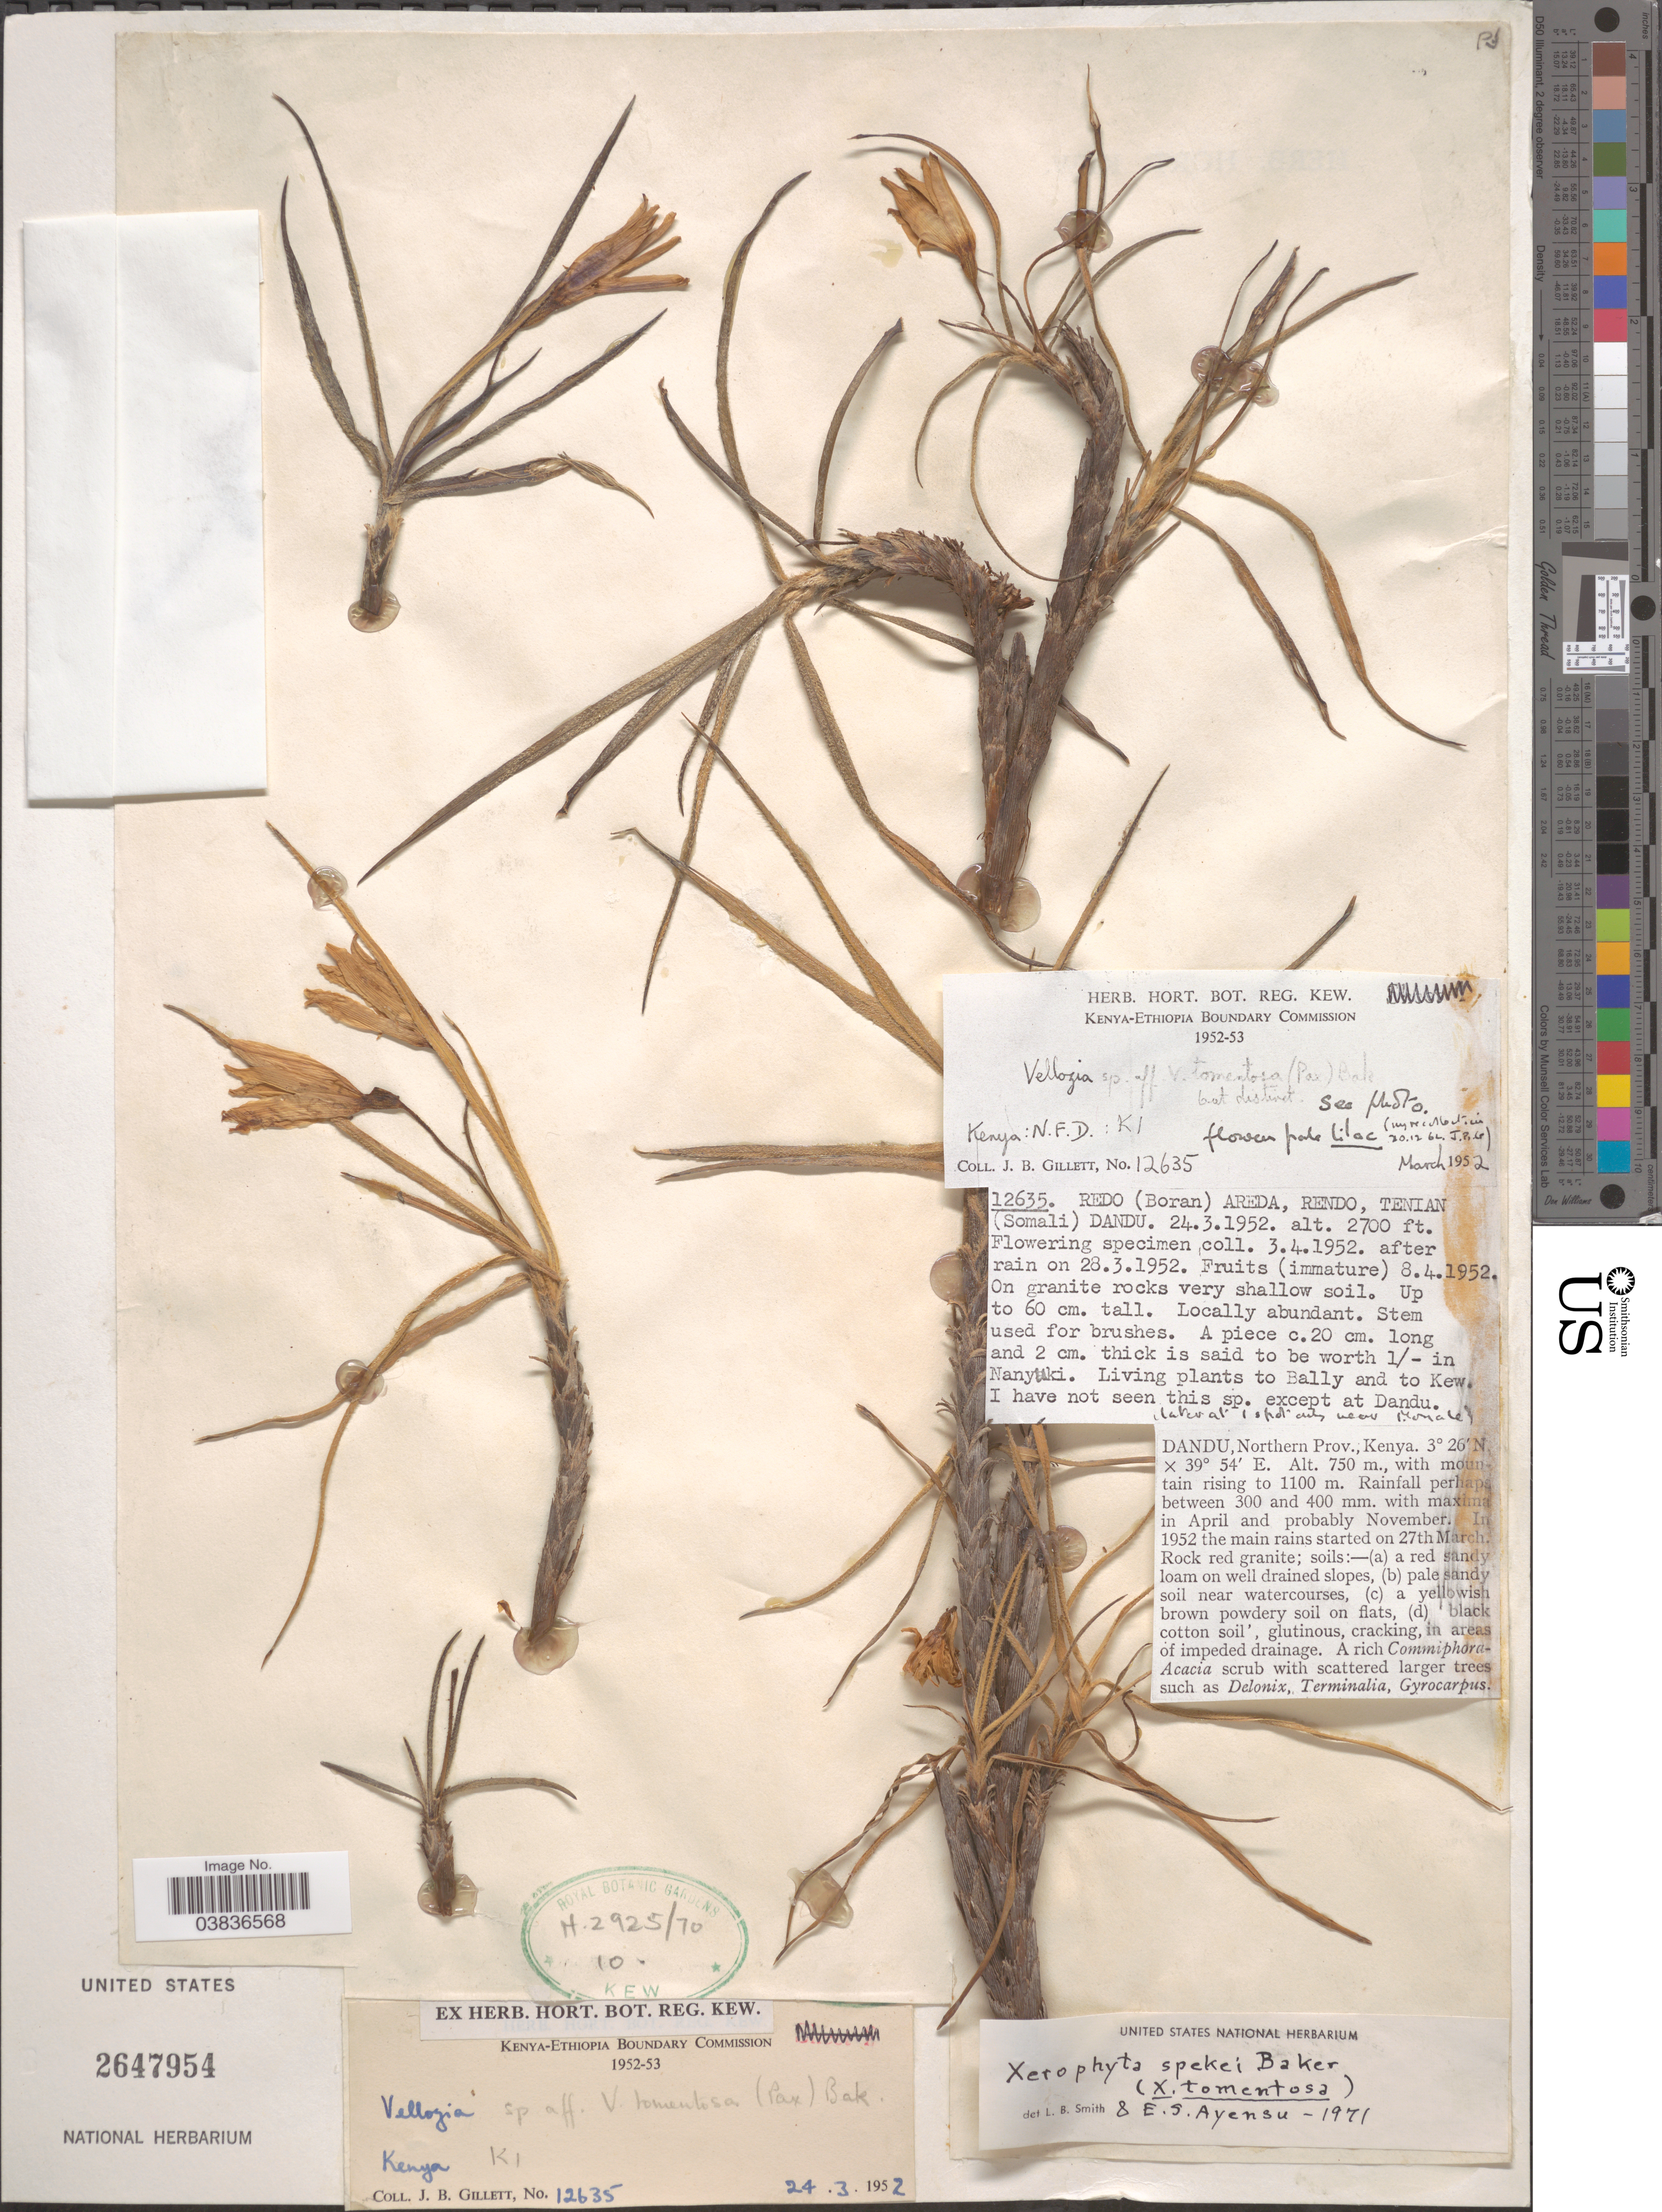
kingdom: Plantae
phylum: Tracheophyta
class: Liliopsida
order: Pandanales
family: Velloziaceae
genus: Xerophyta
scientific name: Xerophyta spekei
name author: Baker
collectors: J. B. Gillett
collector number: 12635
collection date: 1952-03-24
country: Kenya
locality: K1. Redo (Boran) Areda, Rendo, Tenian (Somali) Dandu. Dandu, Northern Prov., Kenya.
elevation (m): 823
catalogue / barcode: US 2647954